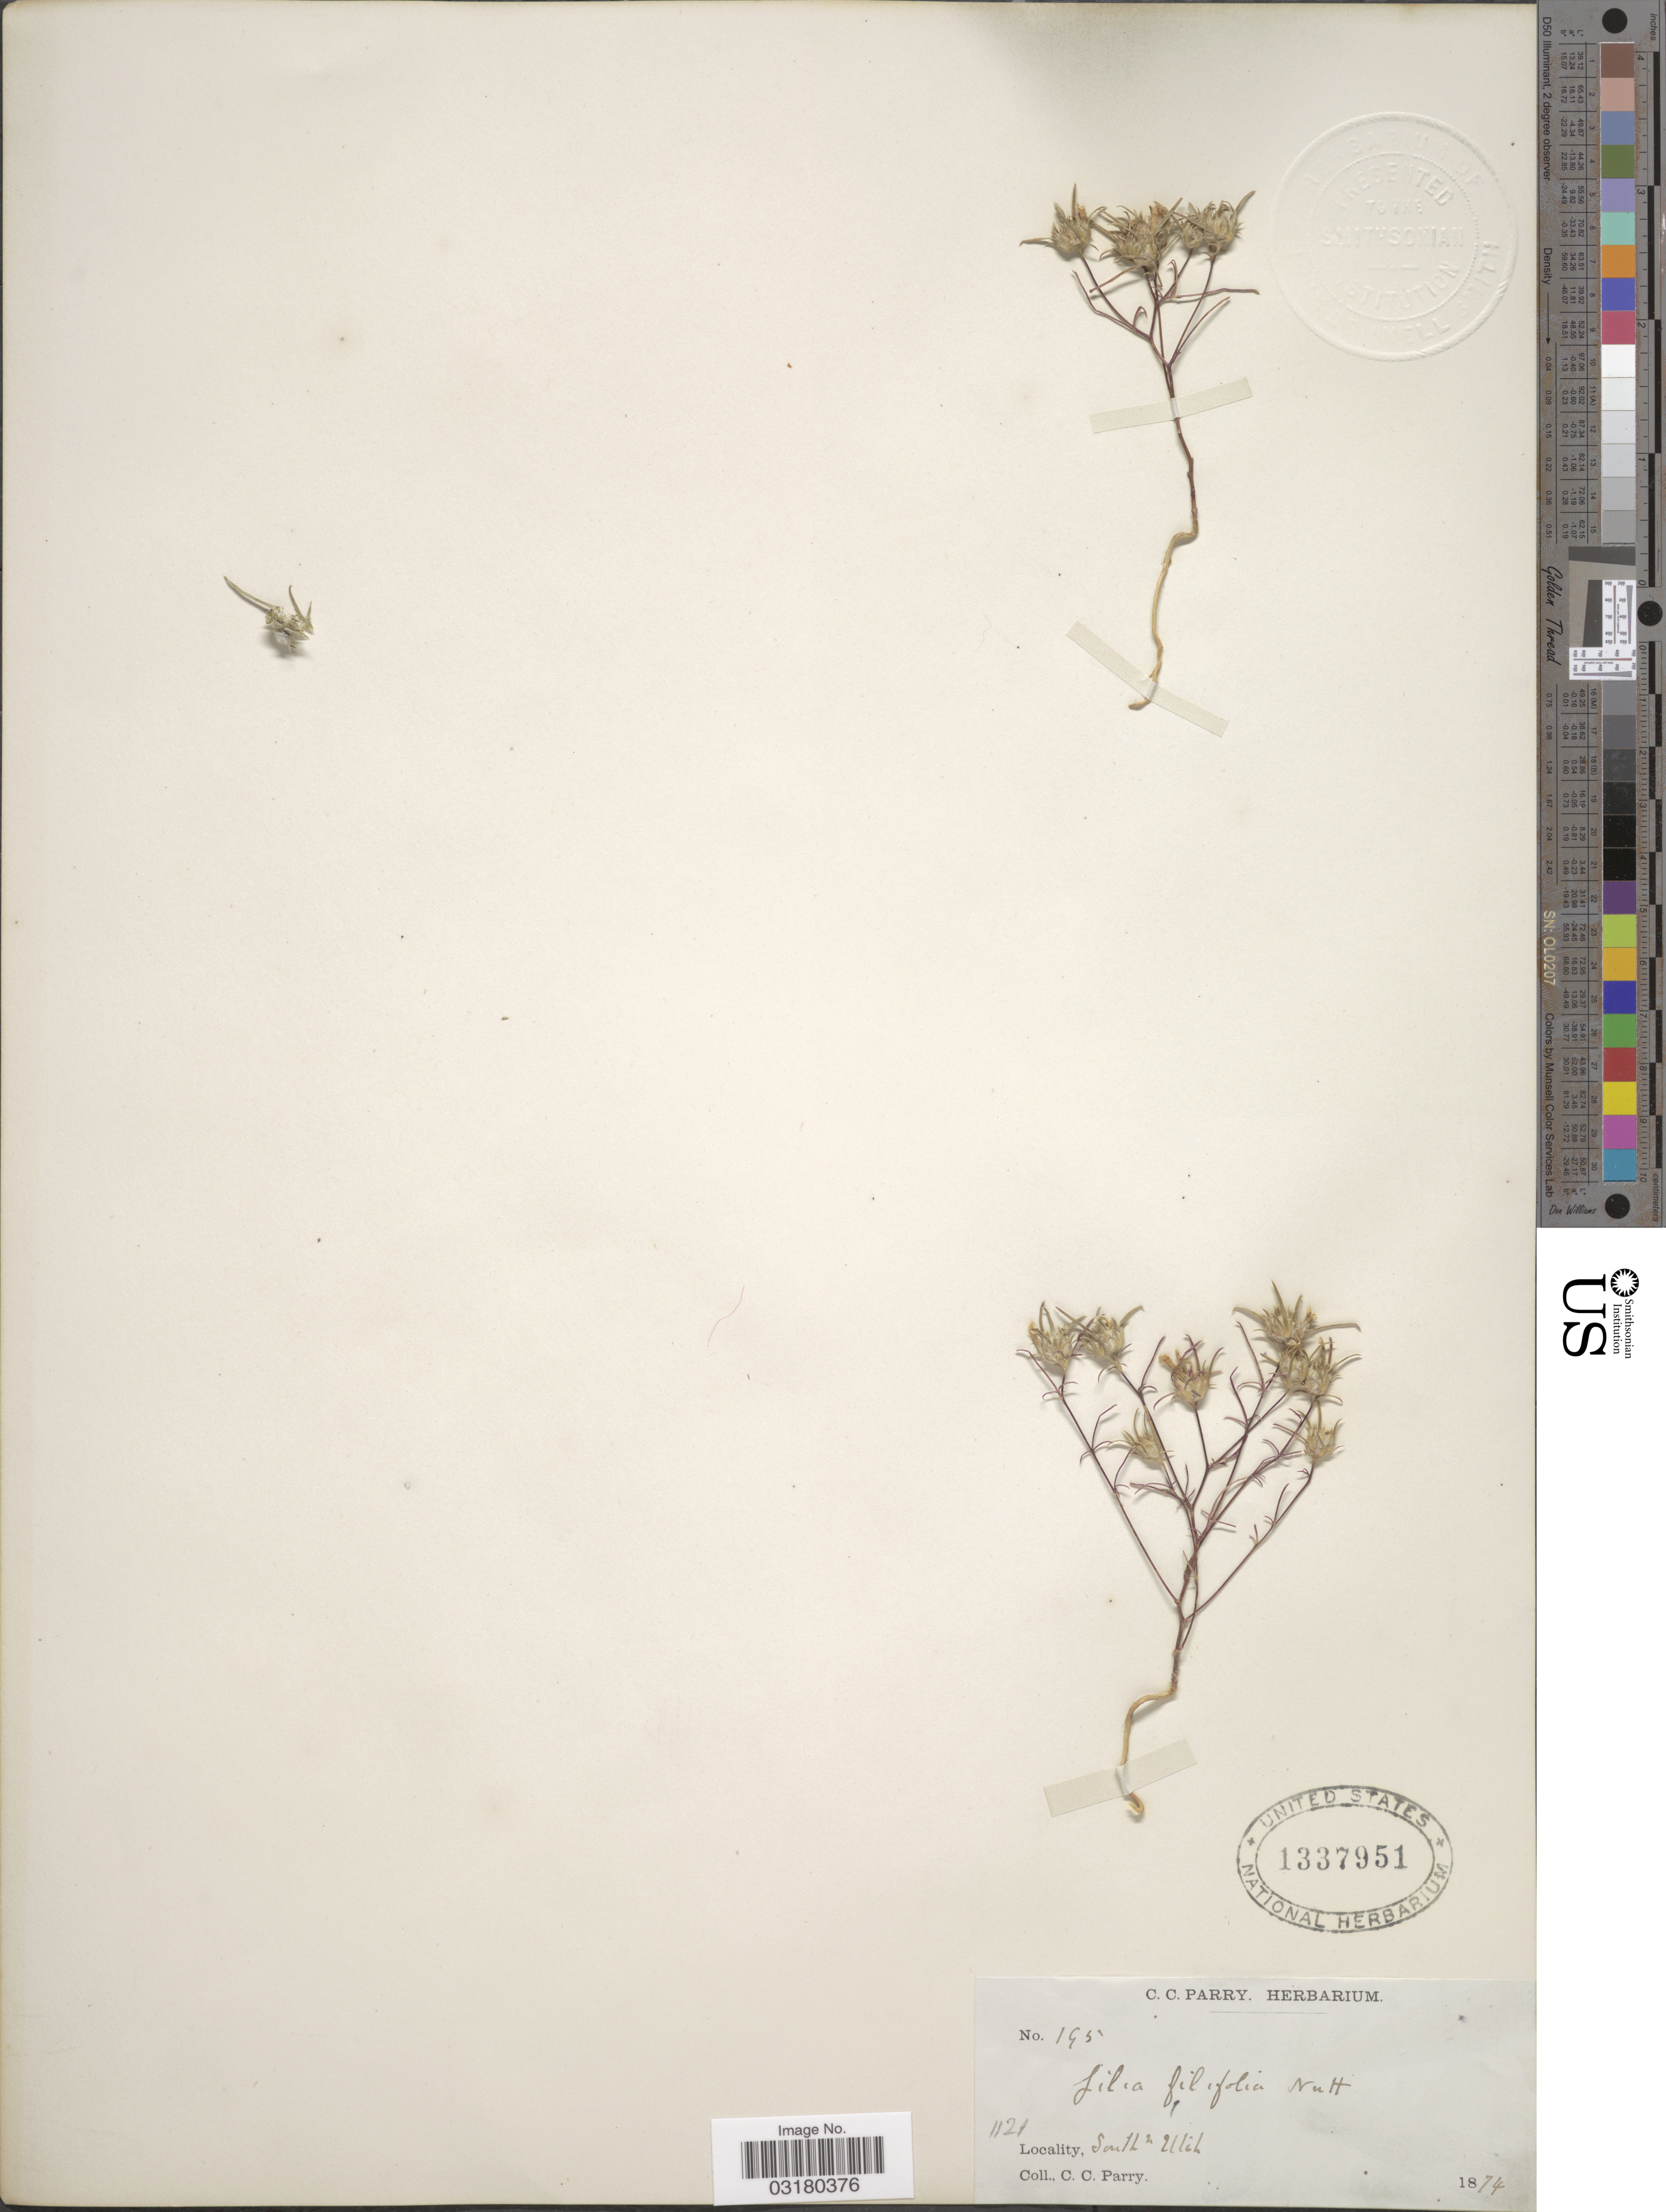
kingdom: Plantae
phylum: Tracheophyta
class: Magnoliopsida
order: Ericales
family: Polemoniaceae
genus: Eriastrum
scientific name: Eriastrum filifolium (Nutt.) Wooton & Standl.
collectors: C. C. Parry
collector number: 195/ 1121?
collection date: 1874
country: United States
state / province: Utah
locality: South Utah.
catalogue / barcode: US 1337951